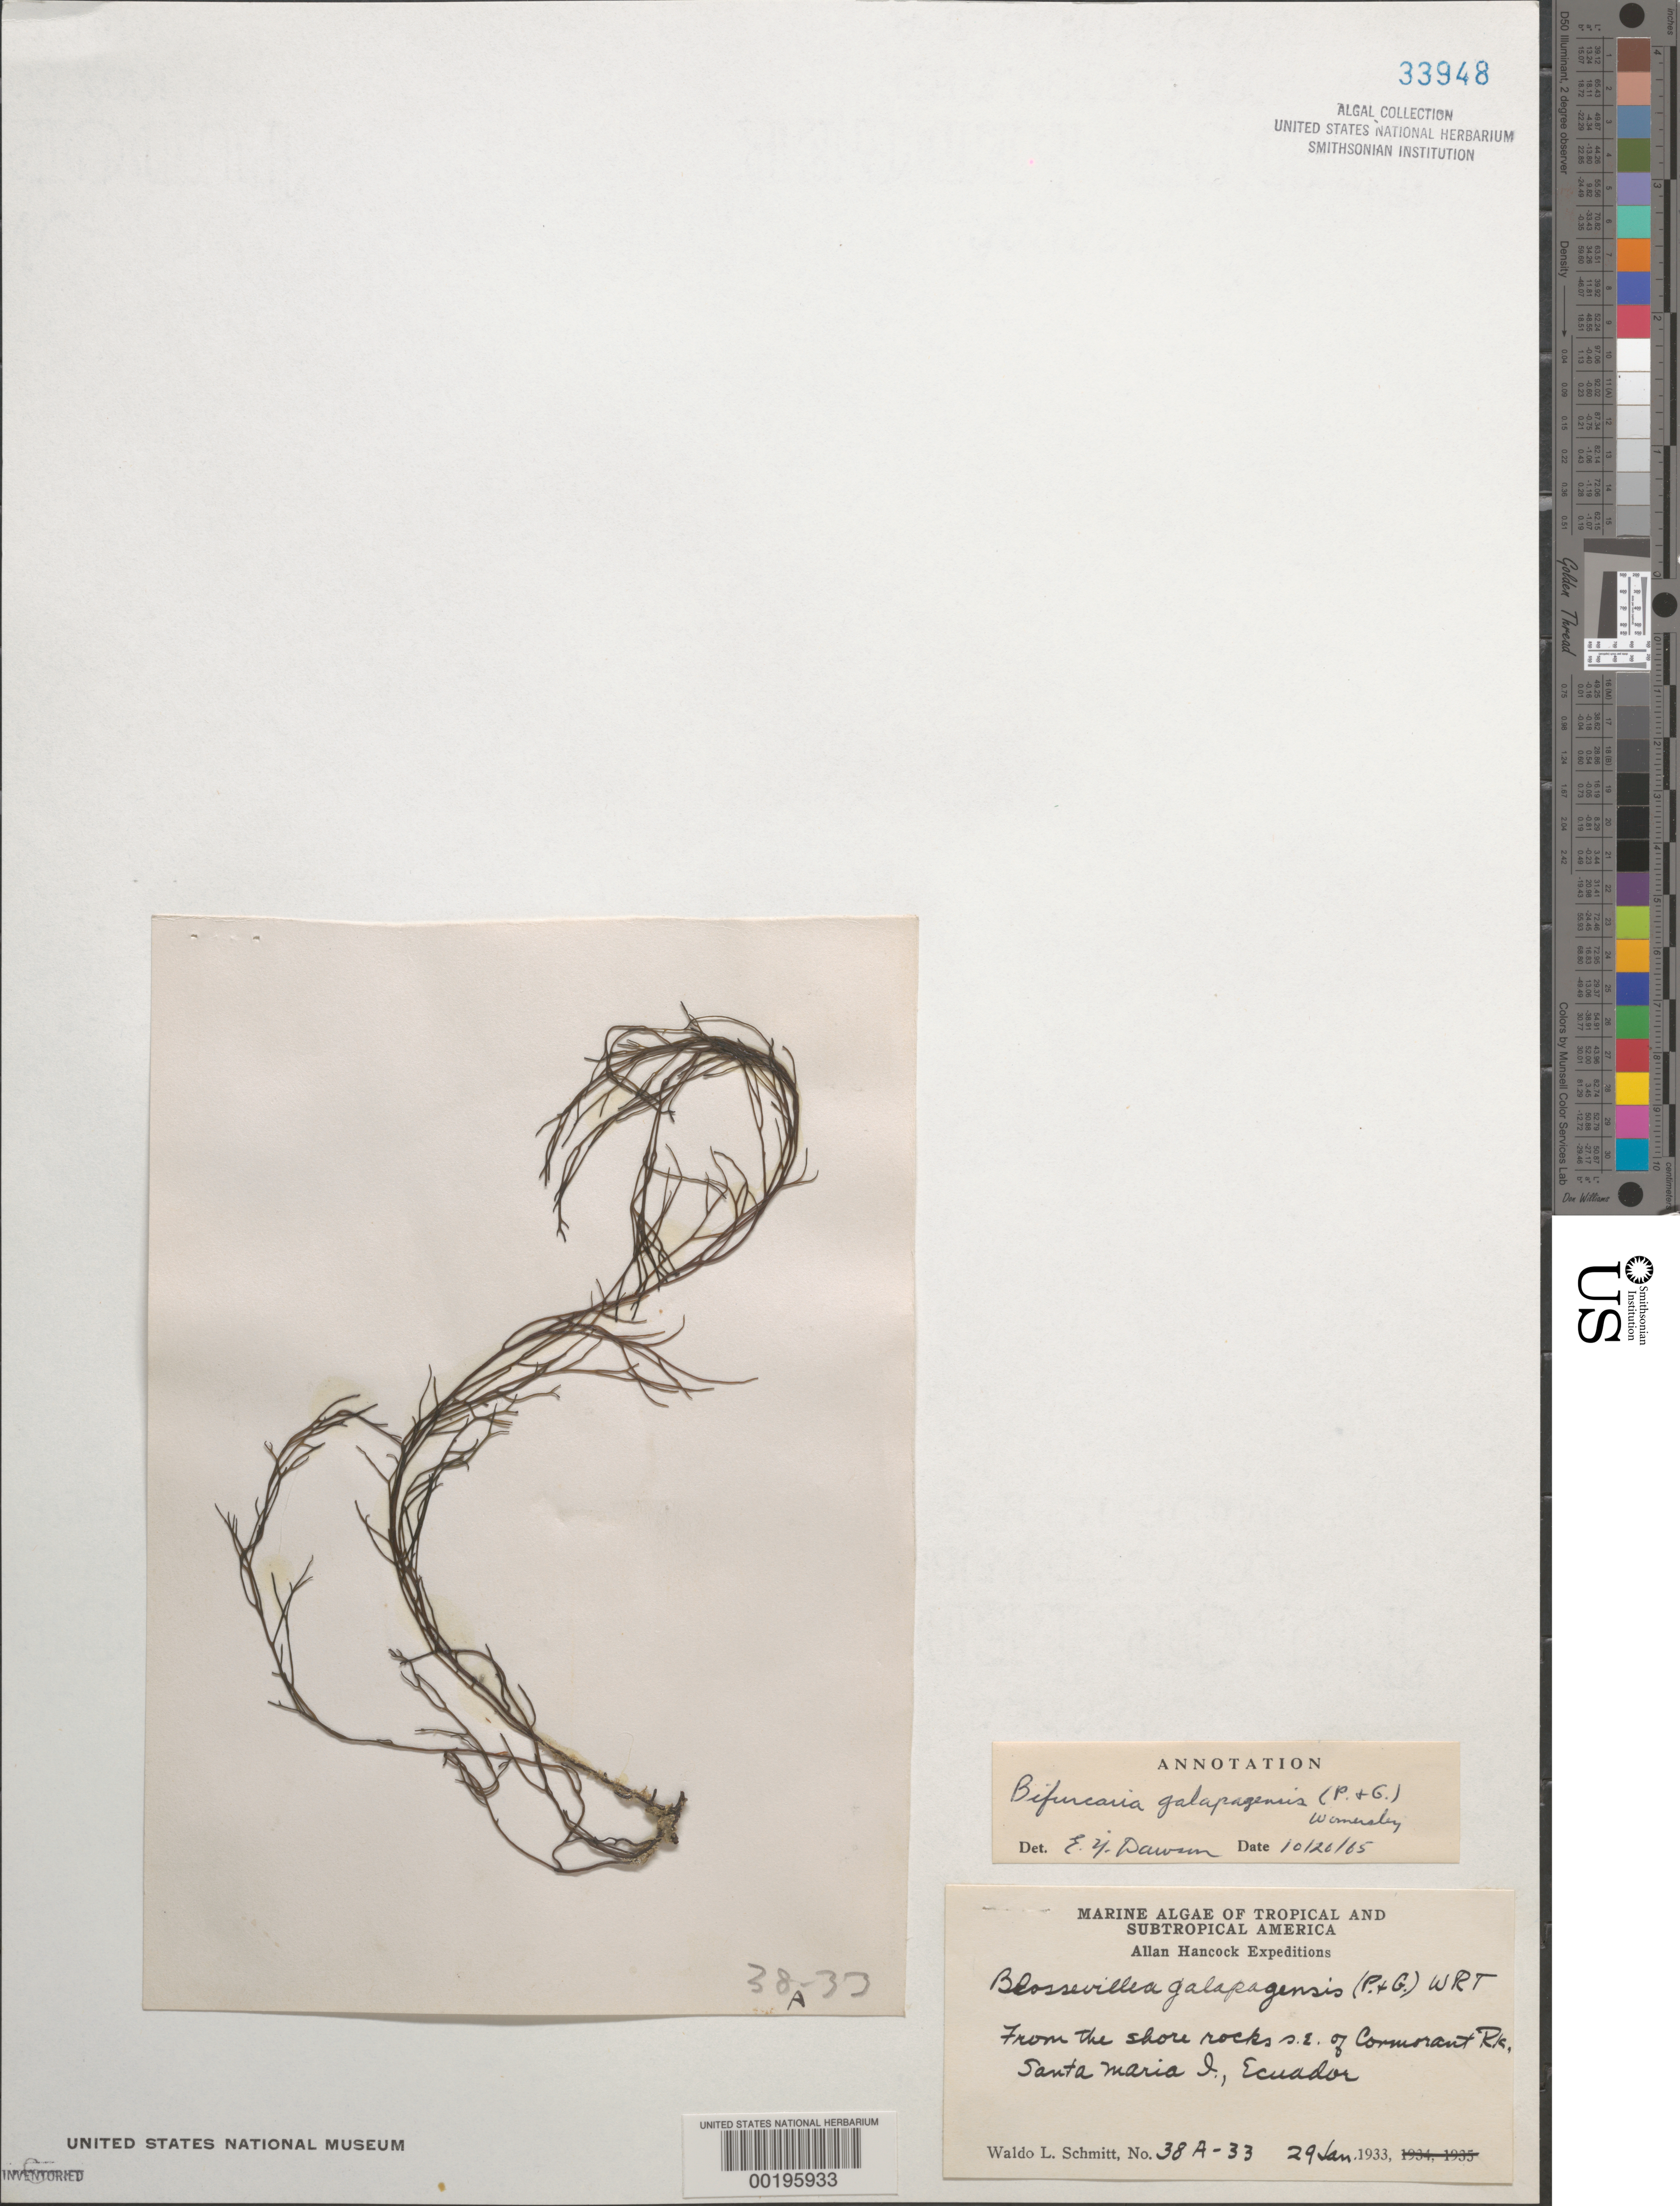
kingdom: Chromista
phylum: Ochrophyta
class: Phaeophyceae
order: Fucales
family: Sargassaceae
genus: Bifurcaria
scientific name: Bifurcaria galapagensis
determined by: Dawson, E. Y.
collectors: W. L. Schmitt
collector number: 38a-33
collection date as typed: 29 Jan 1933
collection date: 1933-01-29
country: Ecuador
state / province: Colón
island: Floreana [Charles, Santa Maria]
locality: Cormorant Rock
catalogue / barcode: US 33948